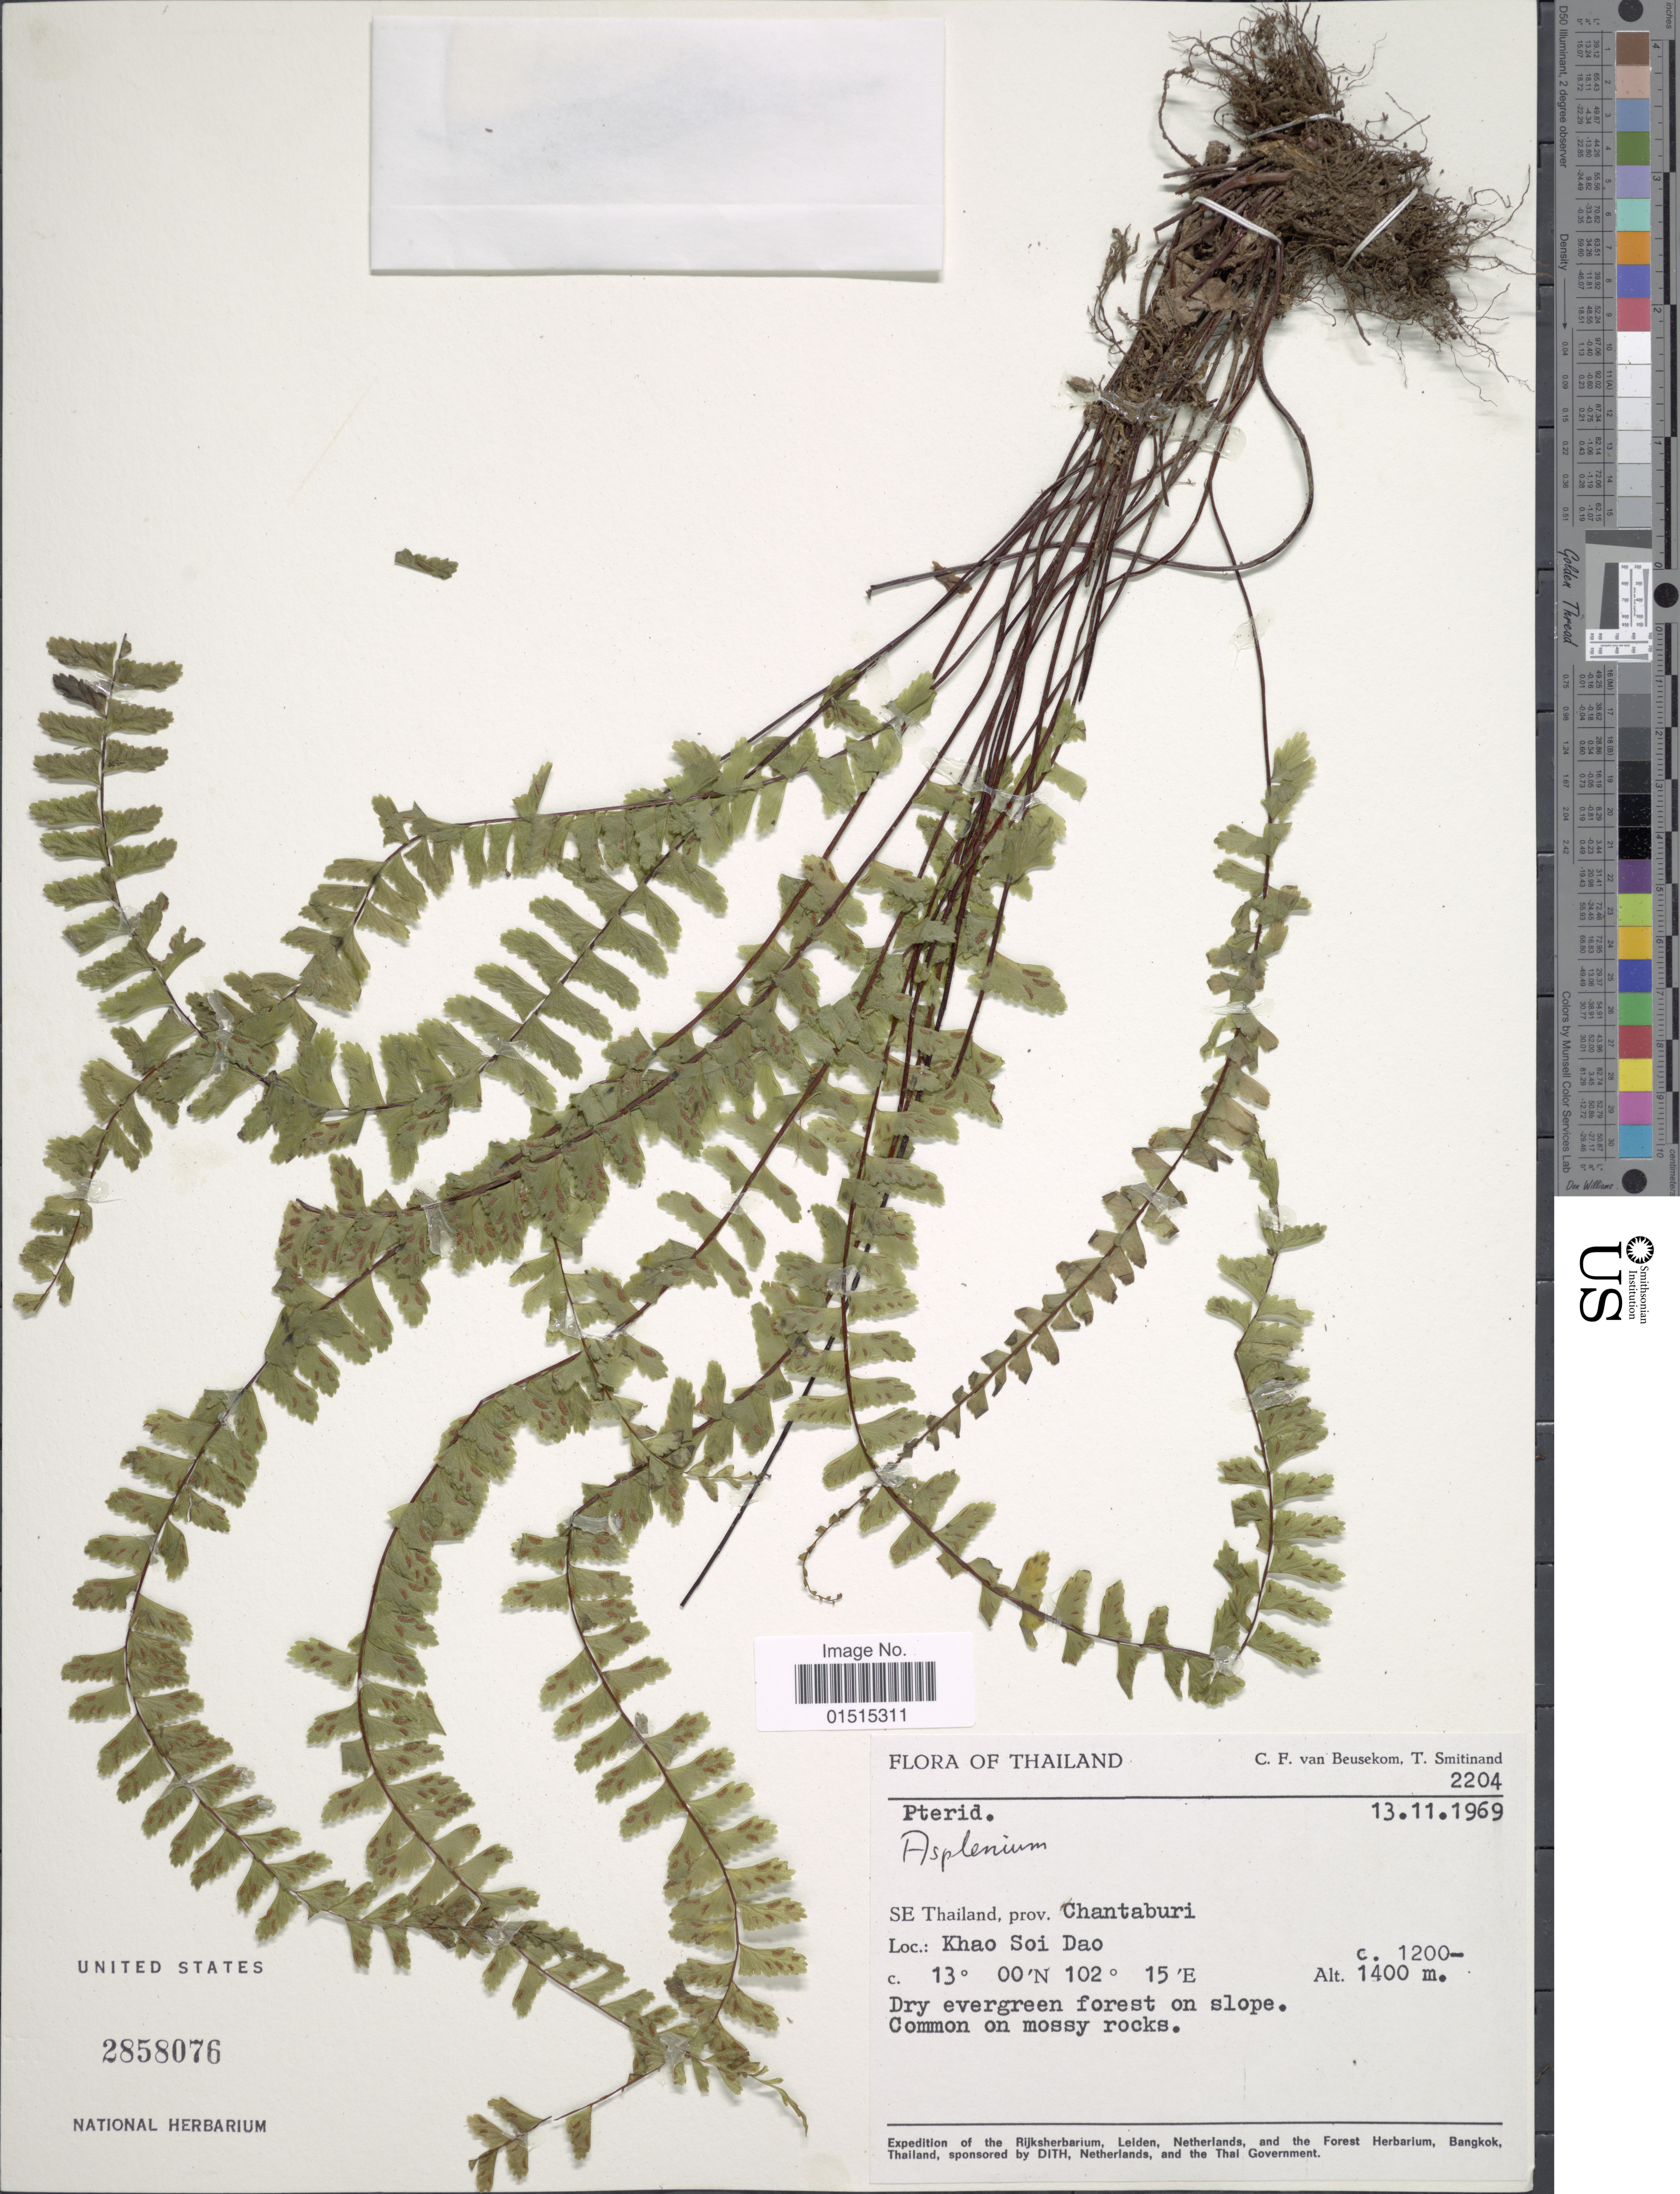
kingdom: Plantae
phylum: Tracheophyta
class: Polypodiopsida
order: Polypodiales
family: Aspleniaceae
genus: Asplenium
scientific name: Asplenium normale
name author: D. Don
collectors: C. van Beusecom & T. Smitinand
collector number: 2204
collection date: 1969-11-13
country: Thailand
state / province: Chanthaburi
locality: SE Thailand, Khao Soi Dao, Dry evergreen forest on slope, Common on mossy rocks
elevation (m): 1200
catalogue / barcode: US 2858076